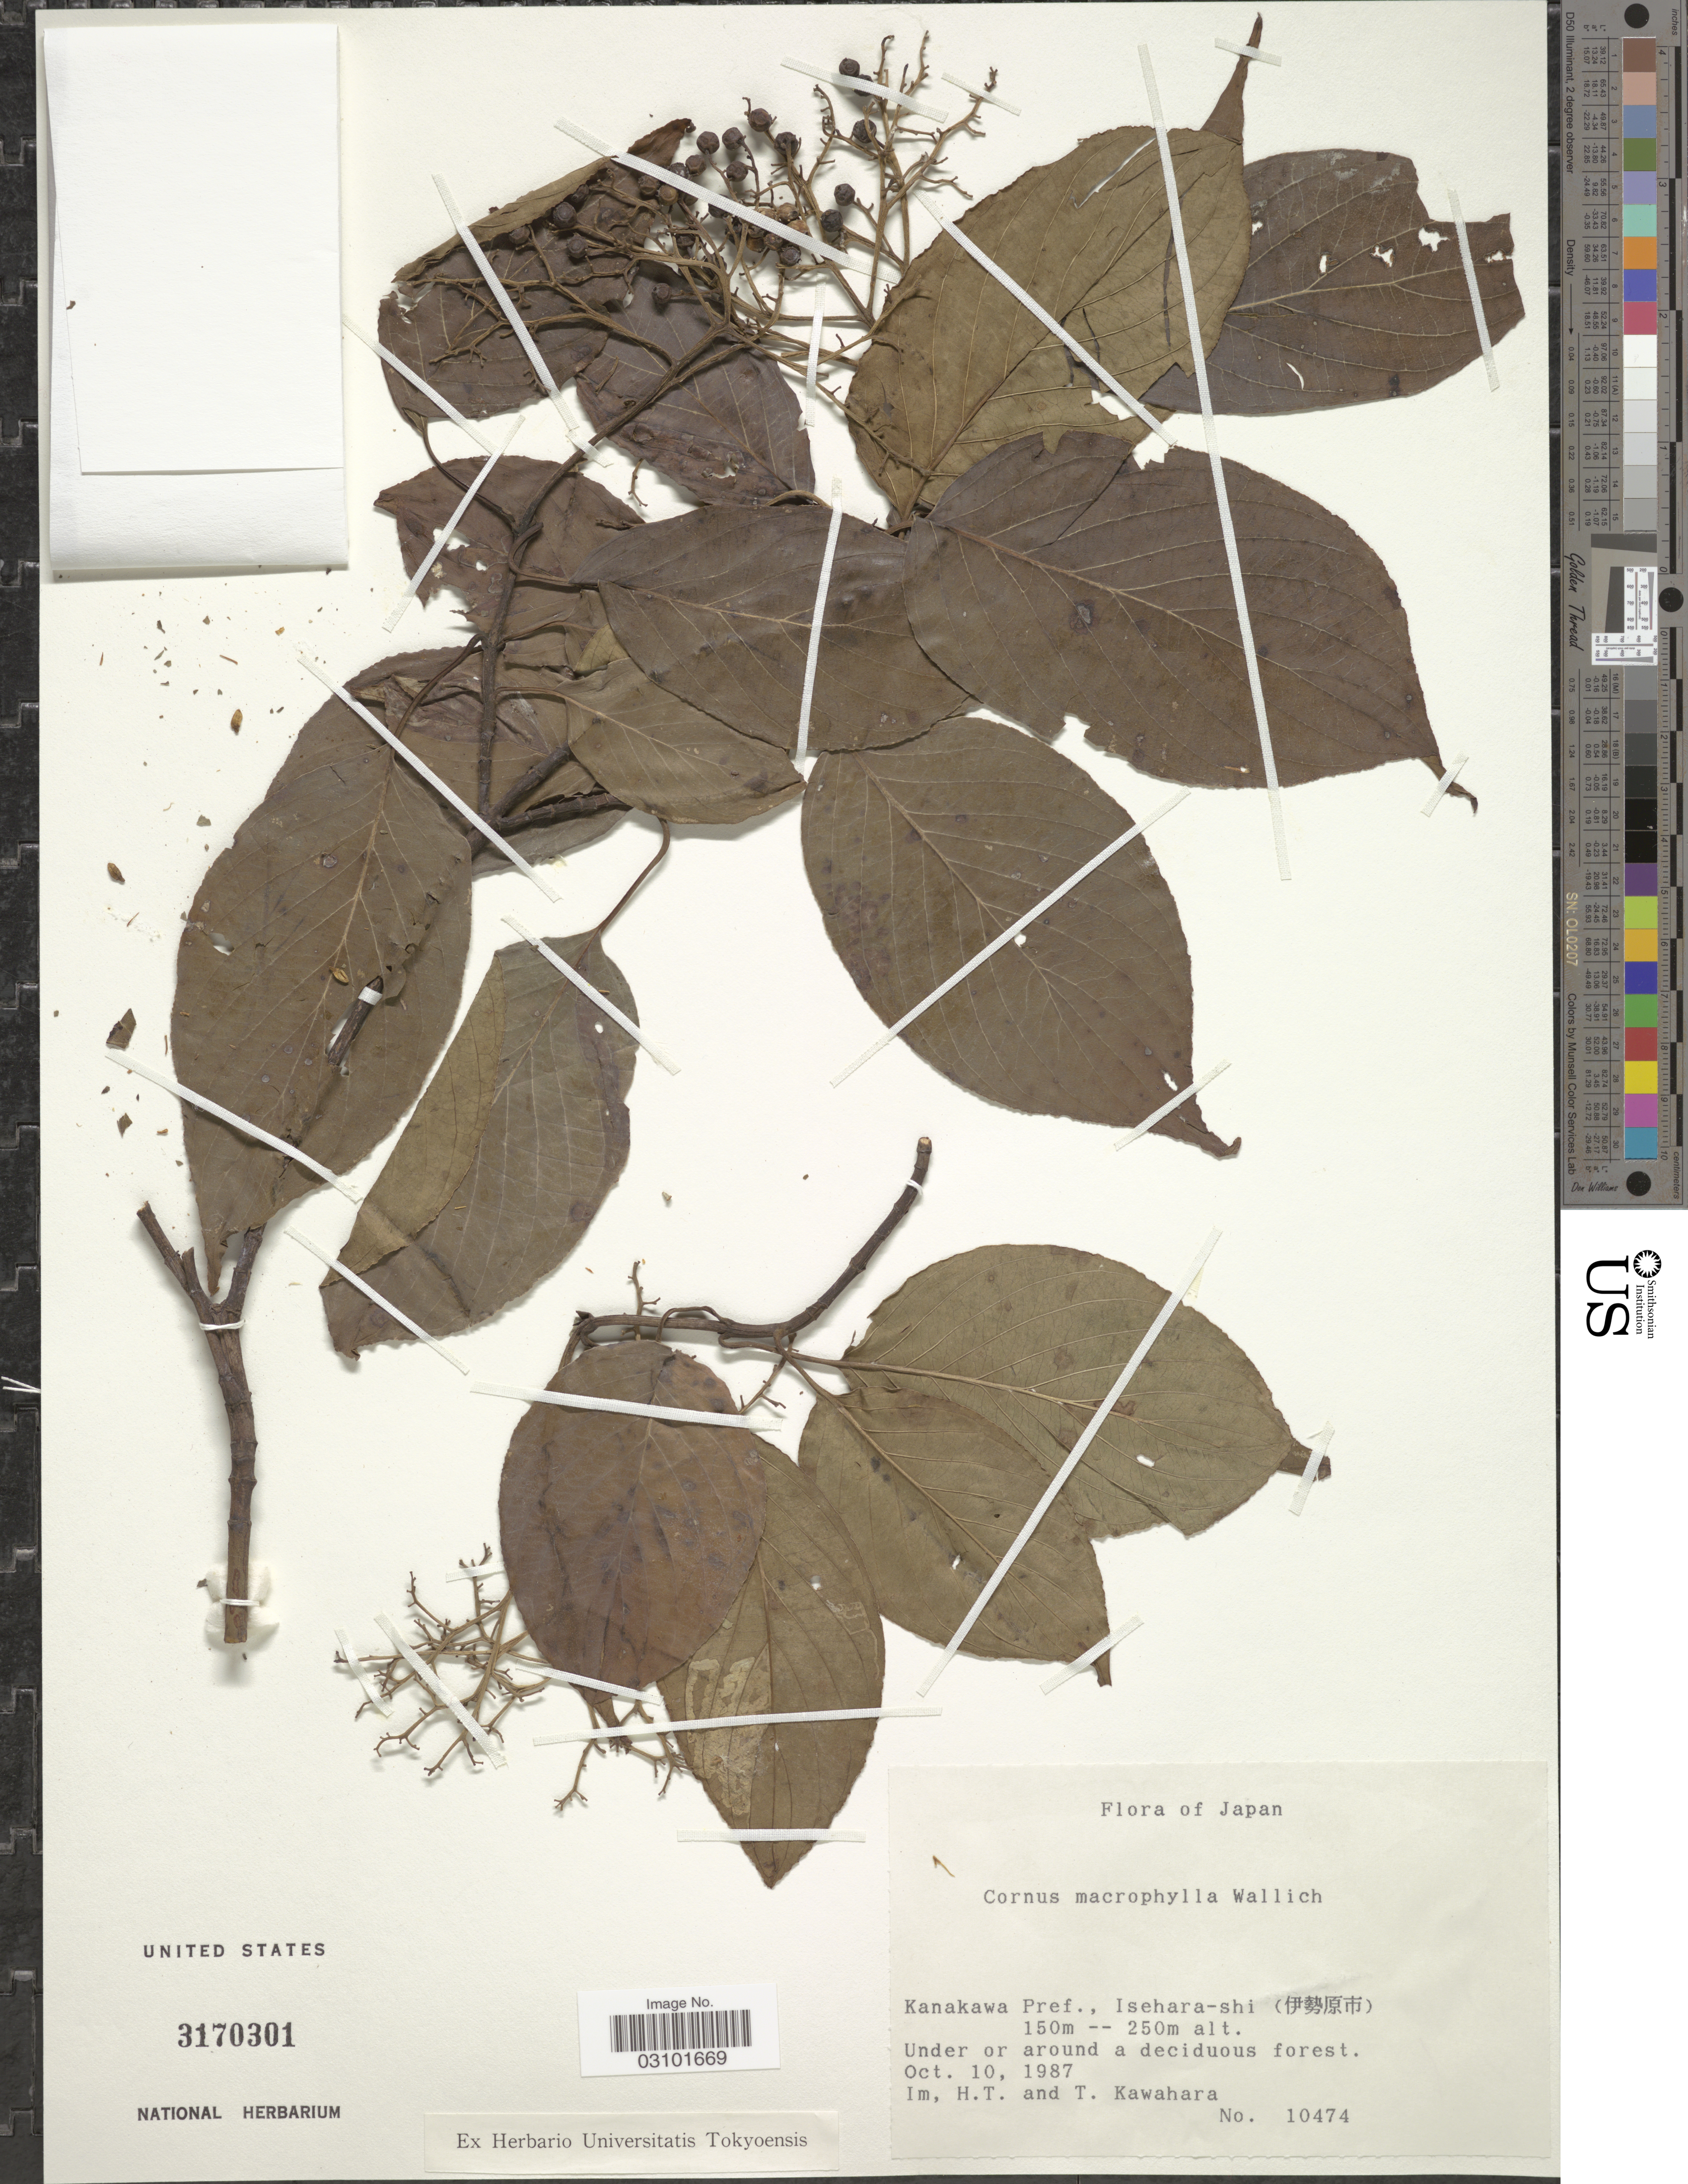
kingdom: Plantae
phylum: Tracheophyta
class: Magnoliopsida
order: Cornales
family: Cornaceae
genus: Cornus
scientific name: Cornus macrophylla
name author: Wall.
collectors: H. Im & T. Kawahara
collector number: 10474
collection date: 1987-10-10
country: Japan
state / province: Kanagawa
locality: Kanakawa Pref., Isehara-shi.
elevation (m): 150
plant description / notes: Fruit temporarily sampled for micro-CT scanning.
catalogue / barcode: US 3170301